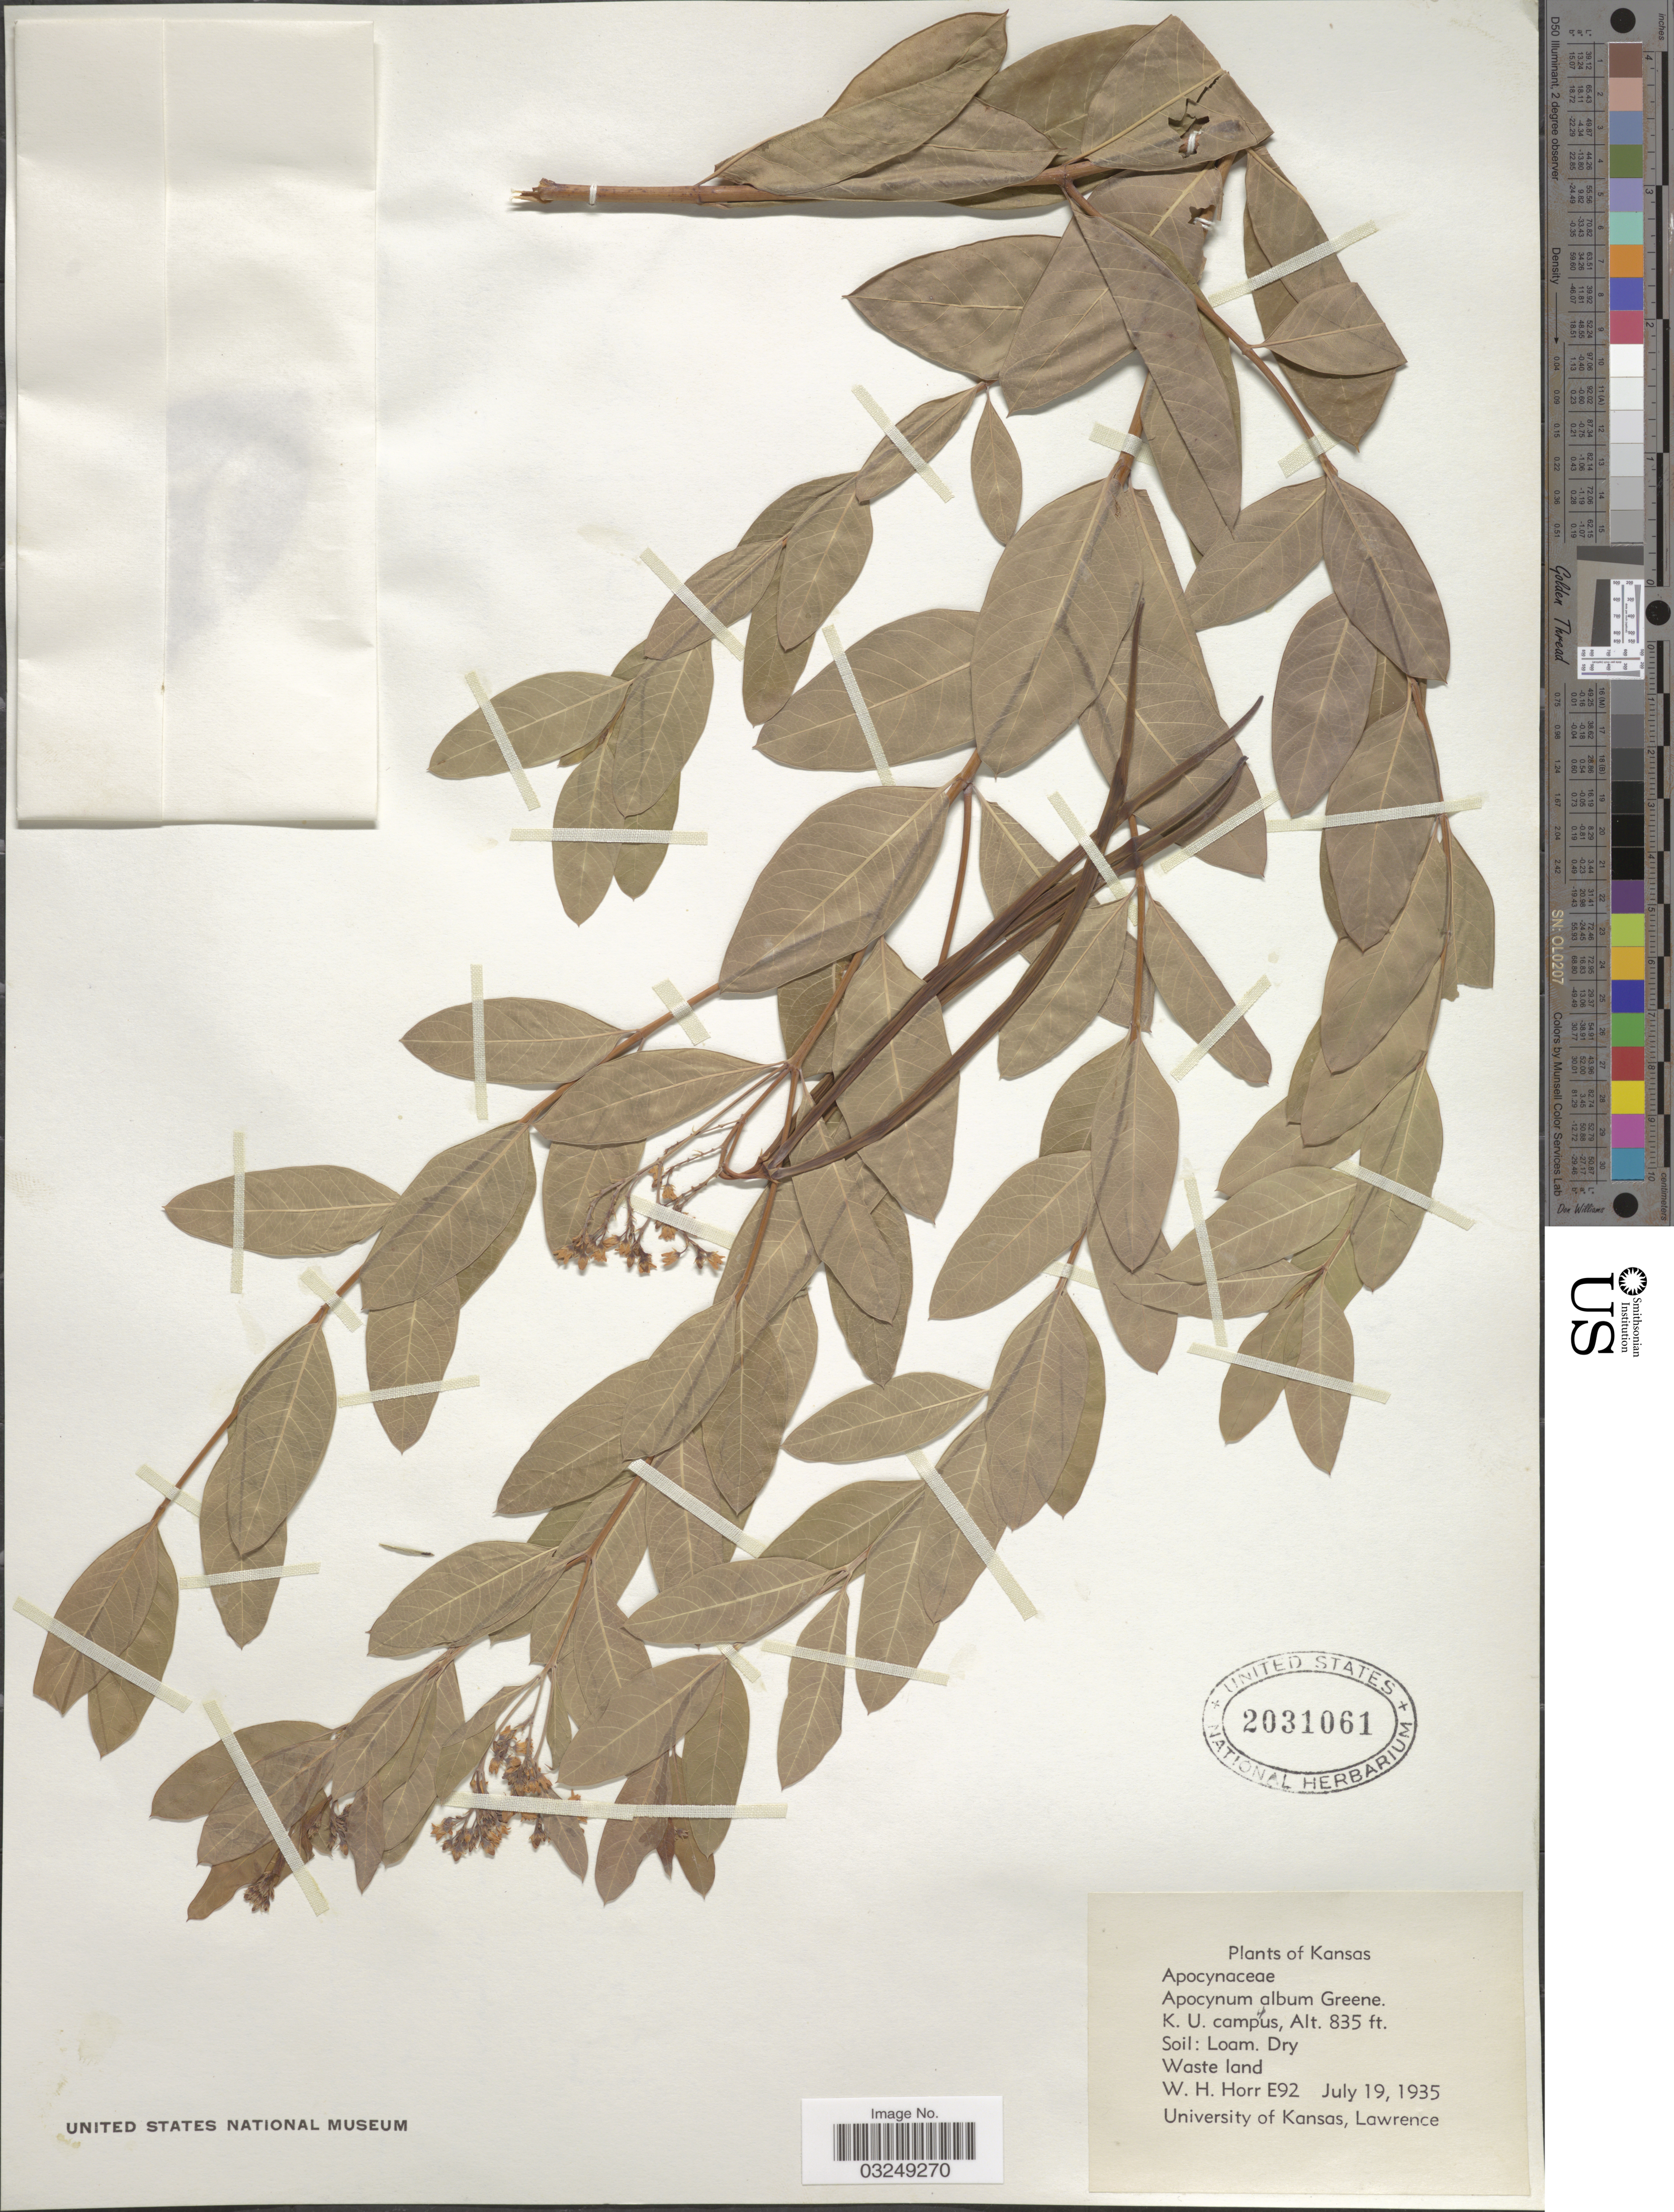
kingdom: Plantae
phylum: Tracheophyta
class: Magnoliopsida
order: Gentianales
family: Apocynaceae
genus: Apocynum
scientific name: Apocynum album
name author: Greene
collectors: W. H. Horr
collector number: E92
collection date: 1935-07-19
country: United States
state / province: Kansas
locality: K.U. campus.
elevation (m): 255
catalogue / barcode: US 2031061